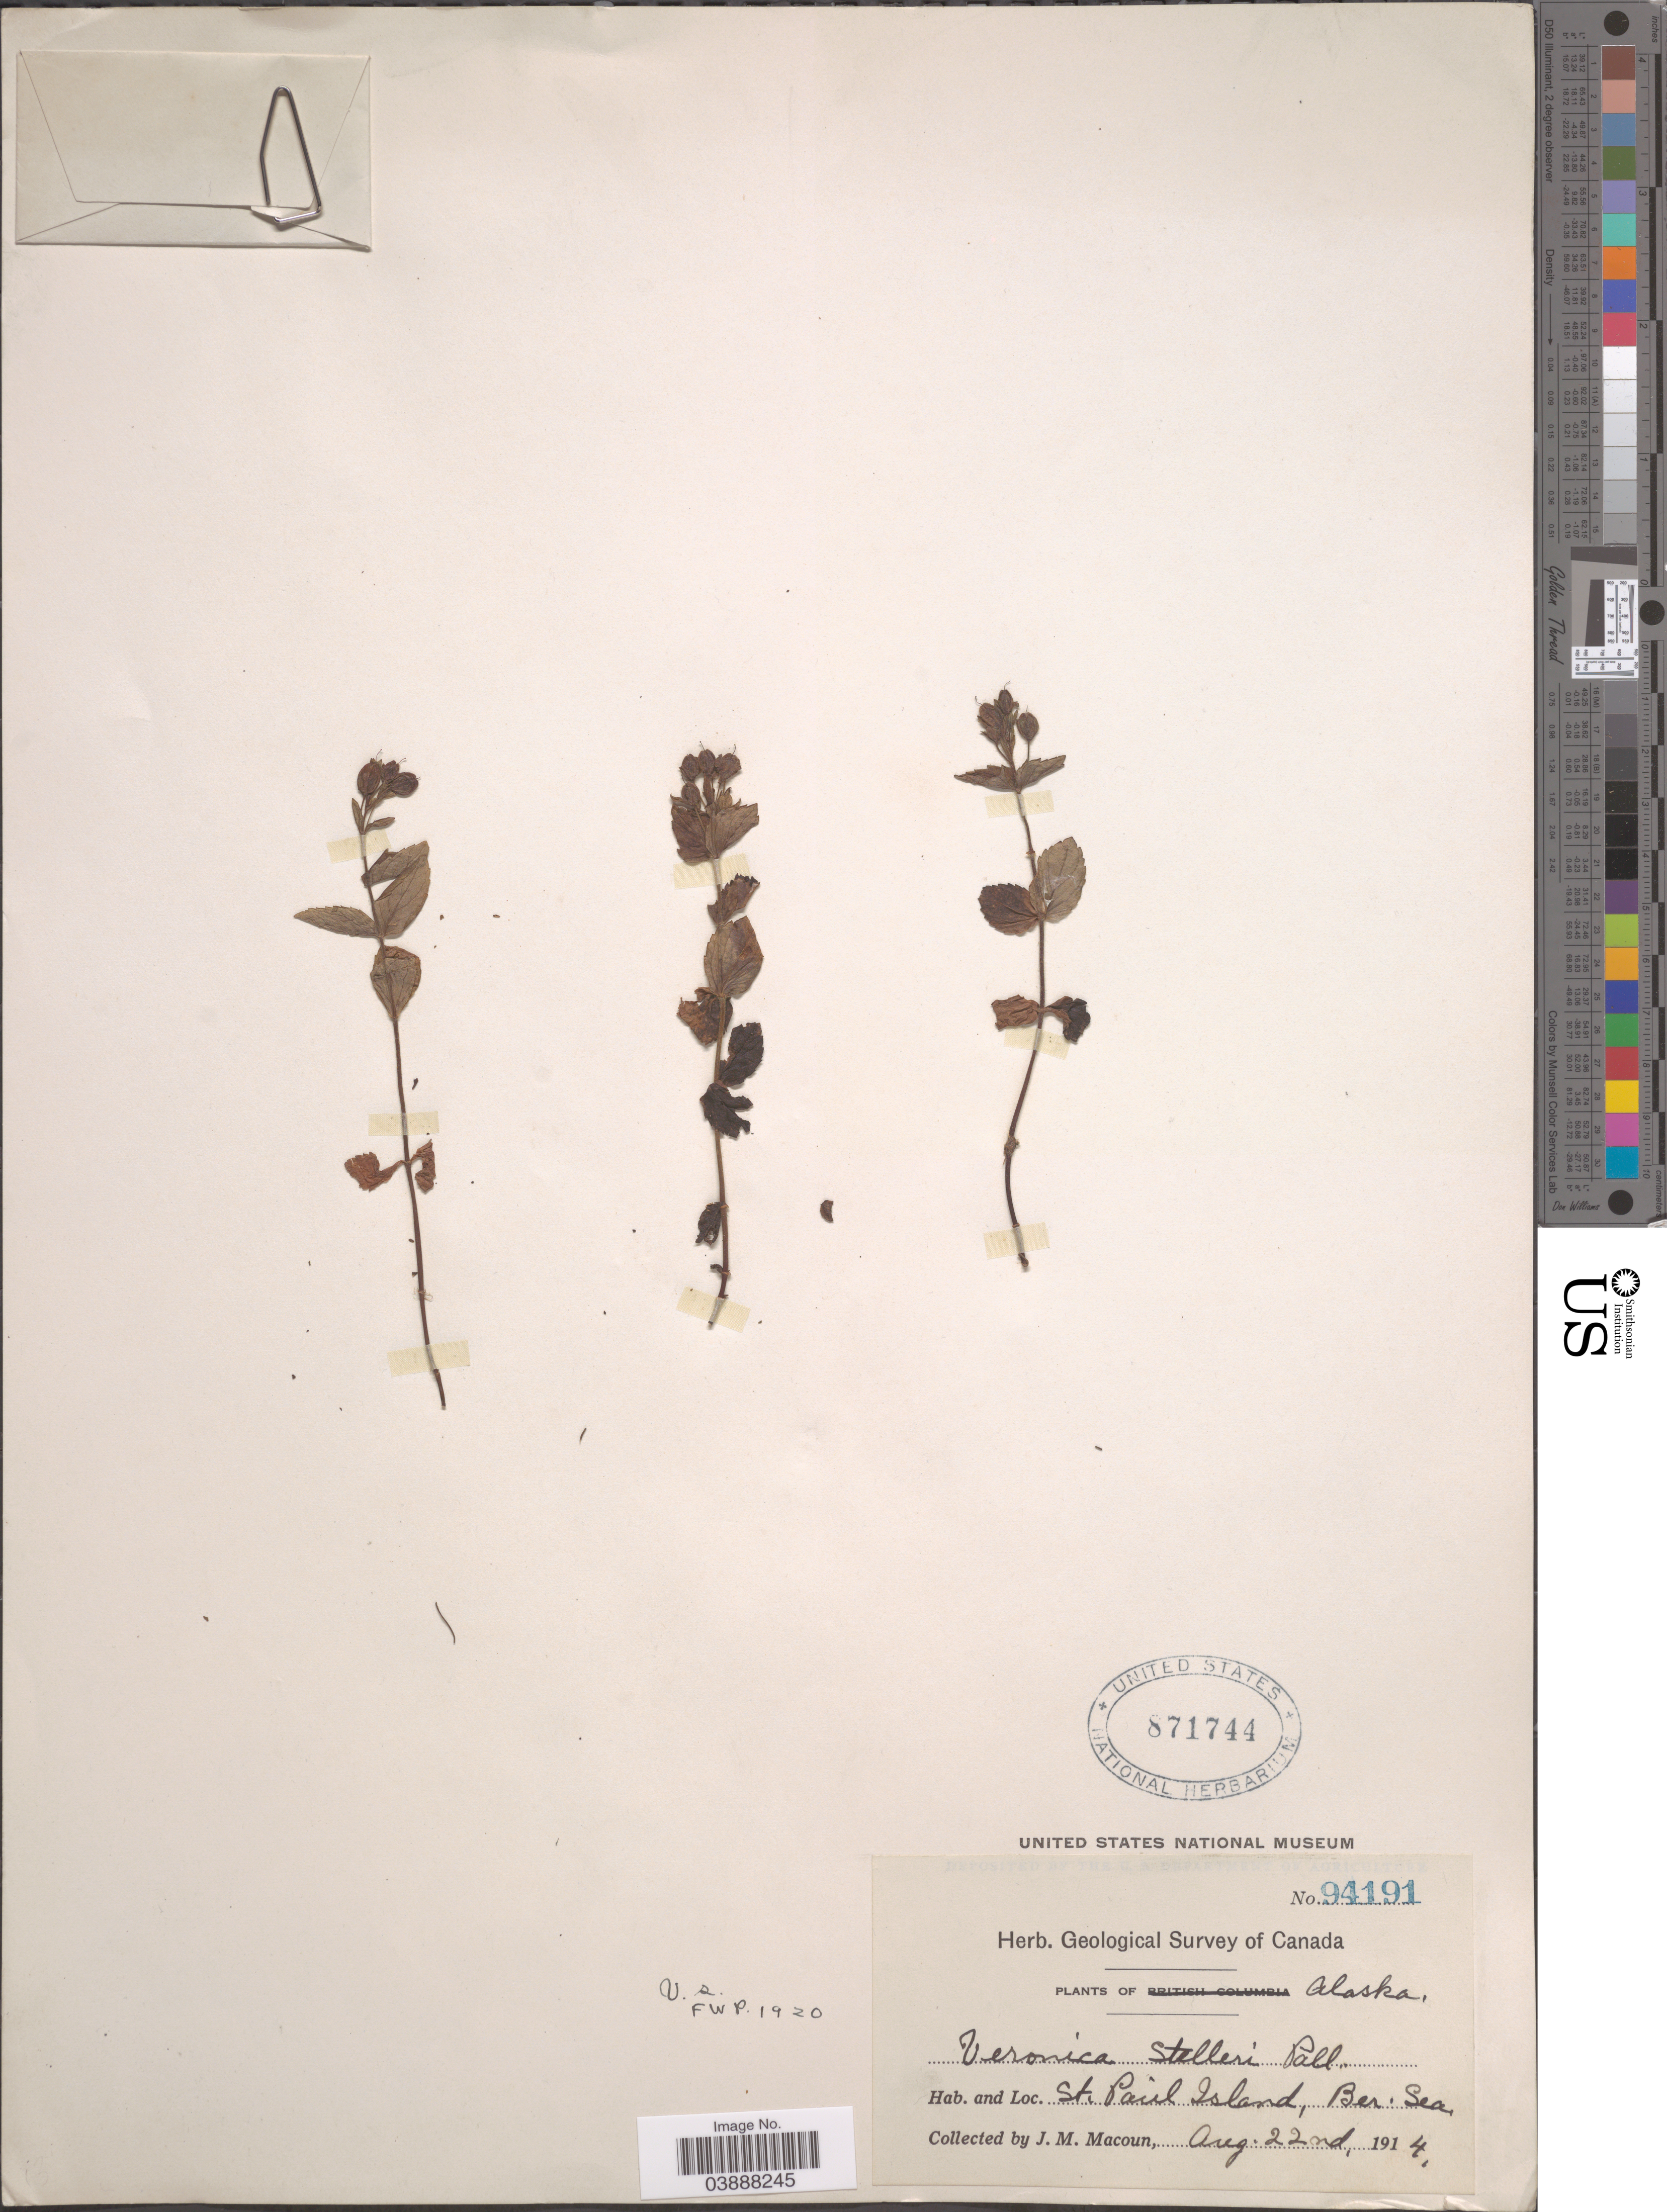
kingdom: Plantae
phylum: Tracheophyta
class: Magnoliopsida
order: Lamiales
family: Plantaginaceae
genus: Veronica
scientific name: Veronica stelleri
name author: Pall.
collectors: J. M. Macoun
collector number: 94191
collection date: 1914-08-22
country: United States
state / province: Alaska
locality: St. Paul Island, Ber. Sea.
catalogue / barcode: US 871744